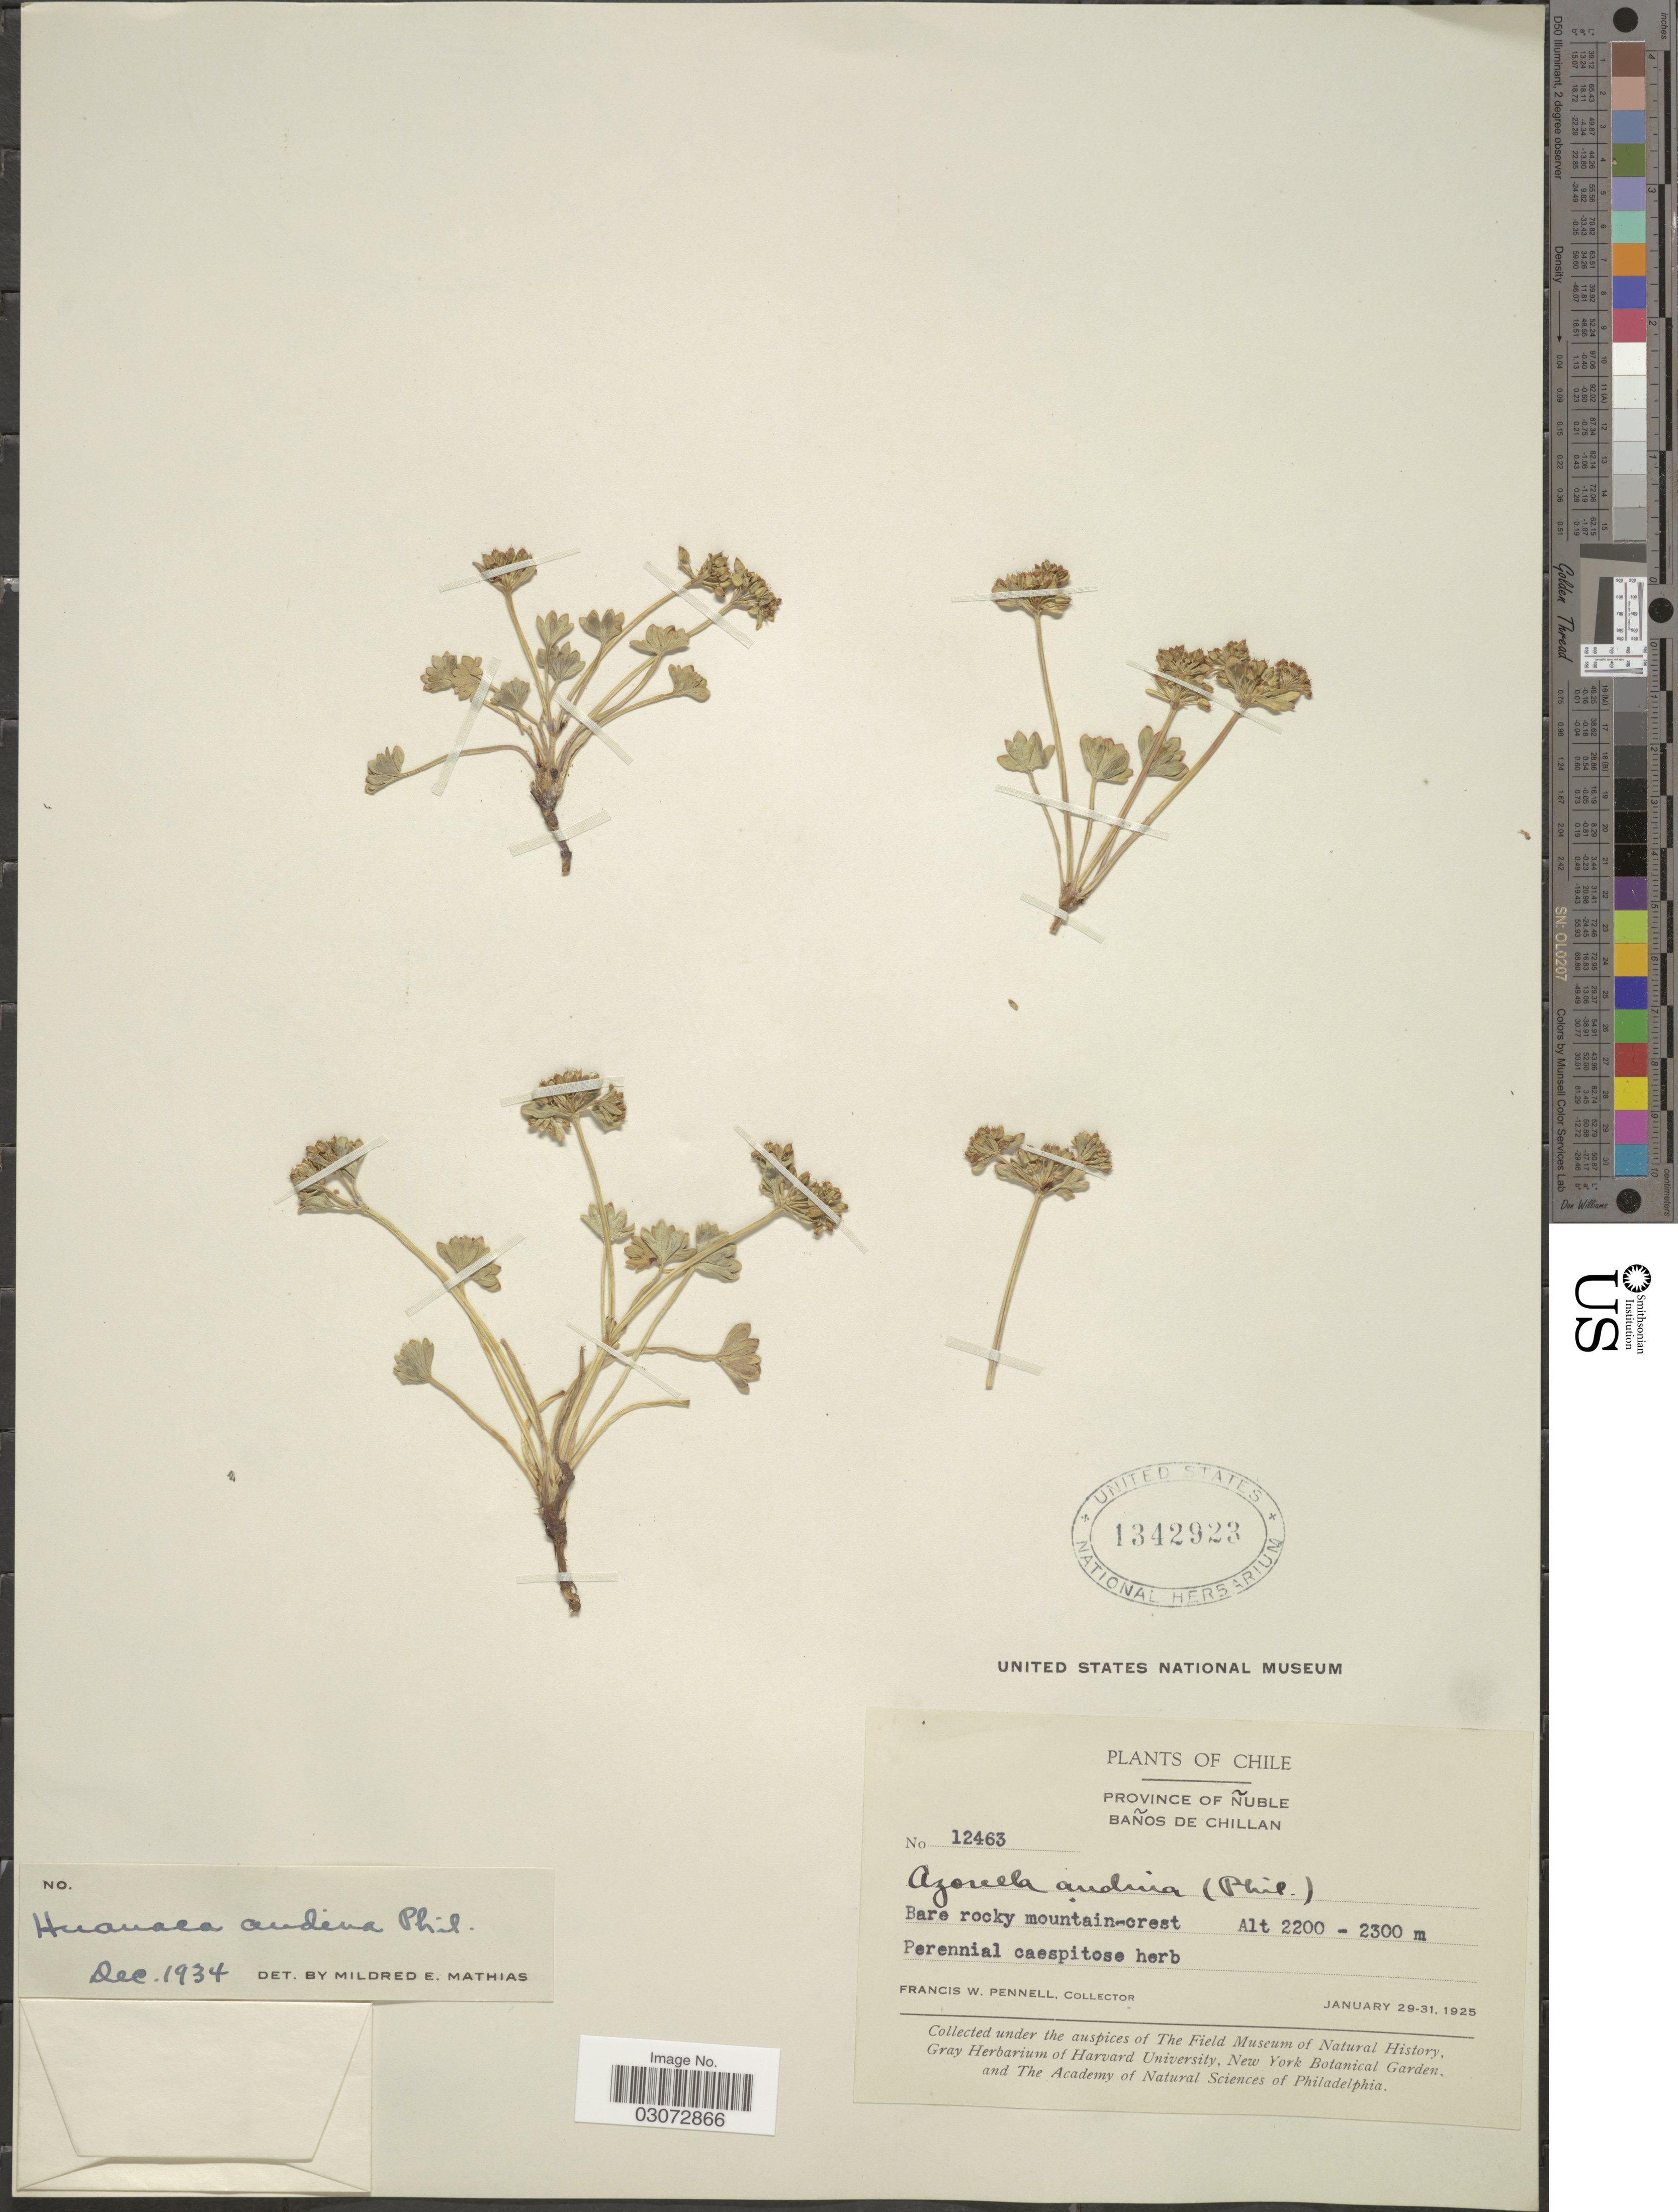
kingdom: Plantae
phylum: Tracheophyta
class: Magnoliopsida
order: Apiales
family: Apiaceae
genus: Huanaca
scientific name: Huanaca andina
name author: Phil.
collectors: F. W. Pennell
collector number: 12463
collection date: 1925-01-29/1925-01-31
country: Chile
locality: Province of Ñuble. Baños de Chillan.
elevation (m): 2200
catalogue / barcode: US 1342923